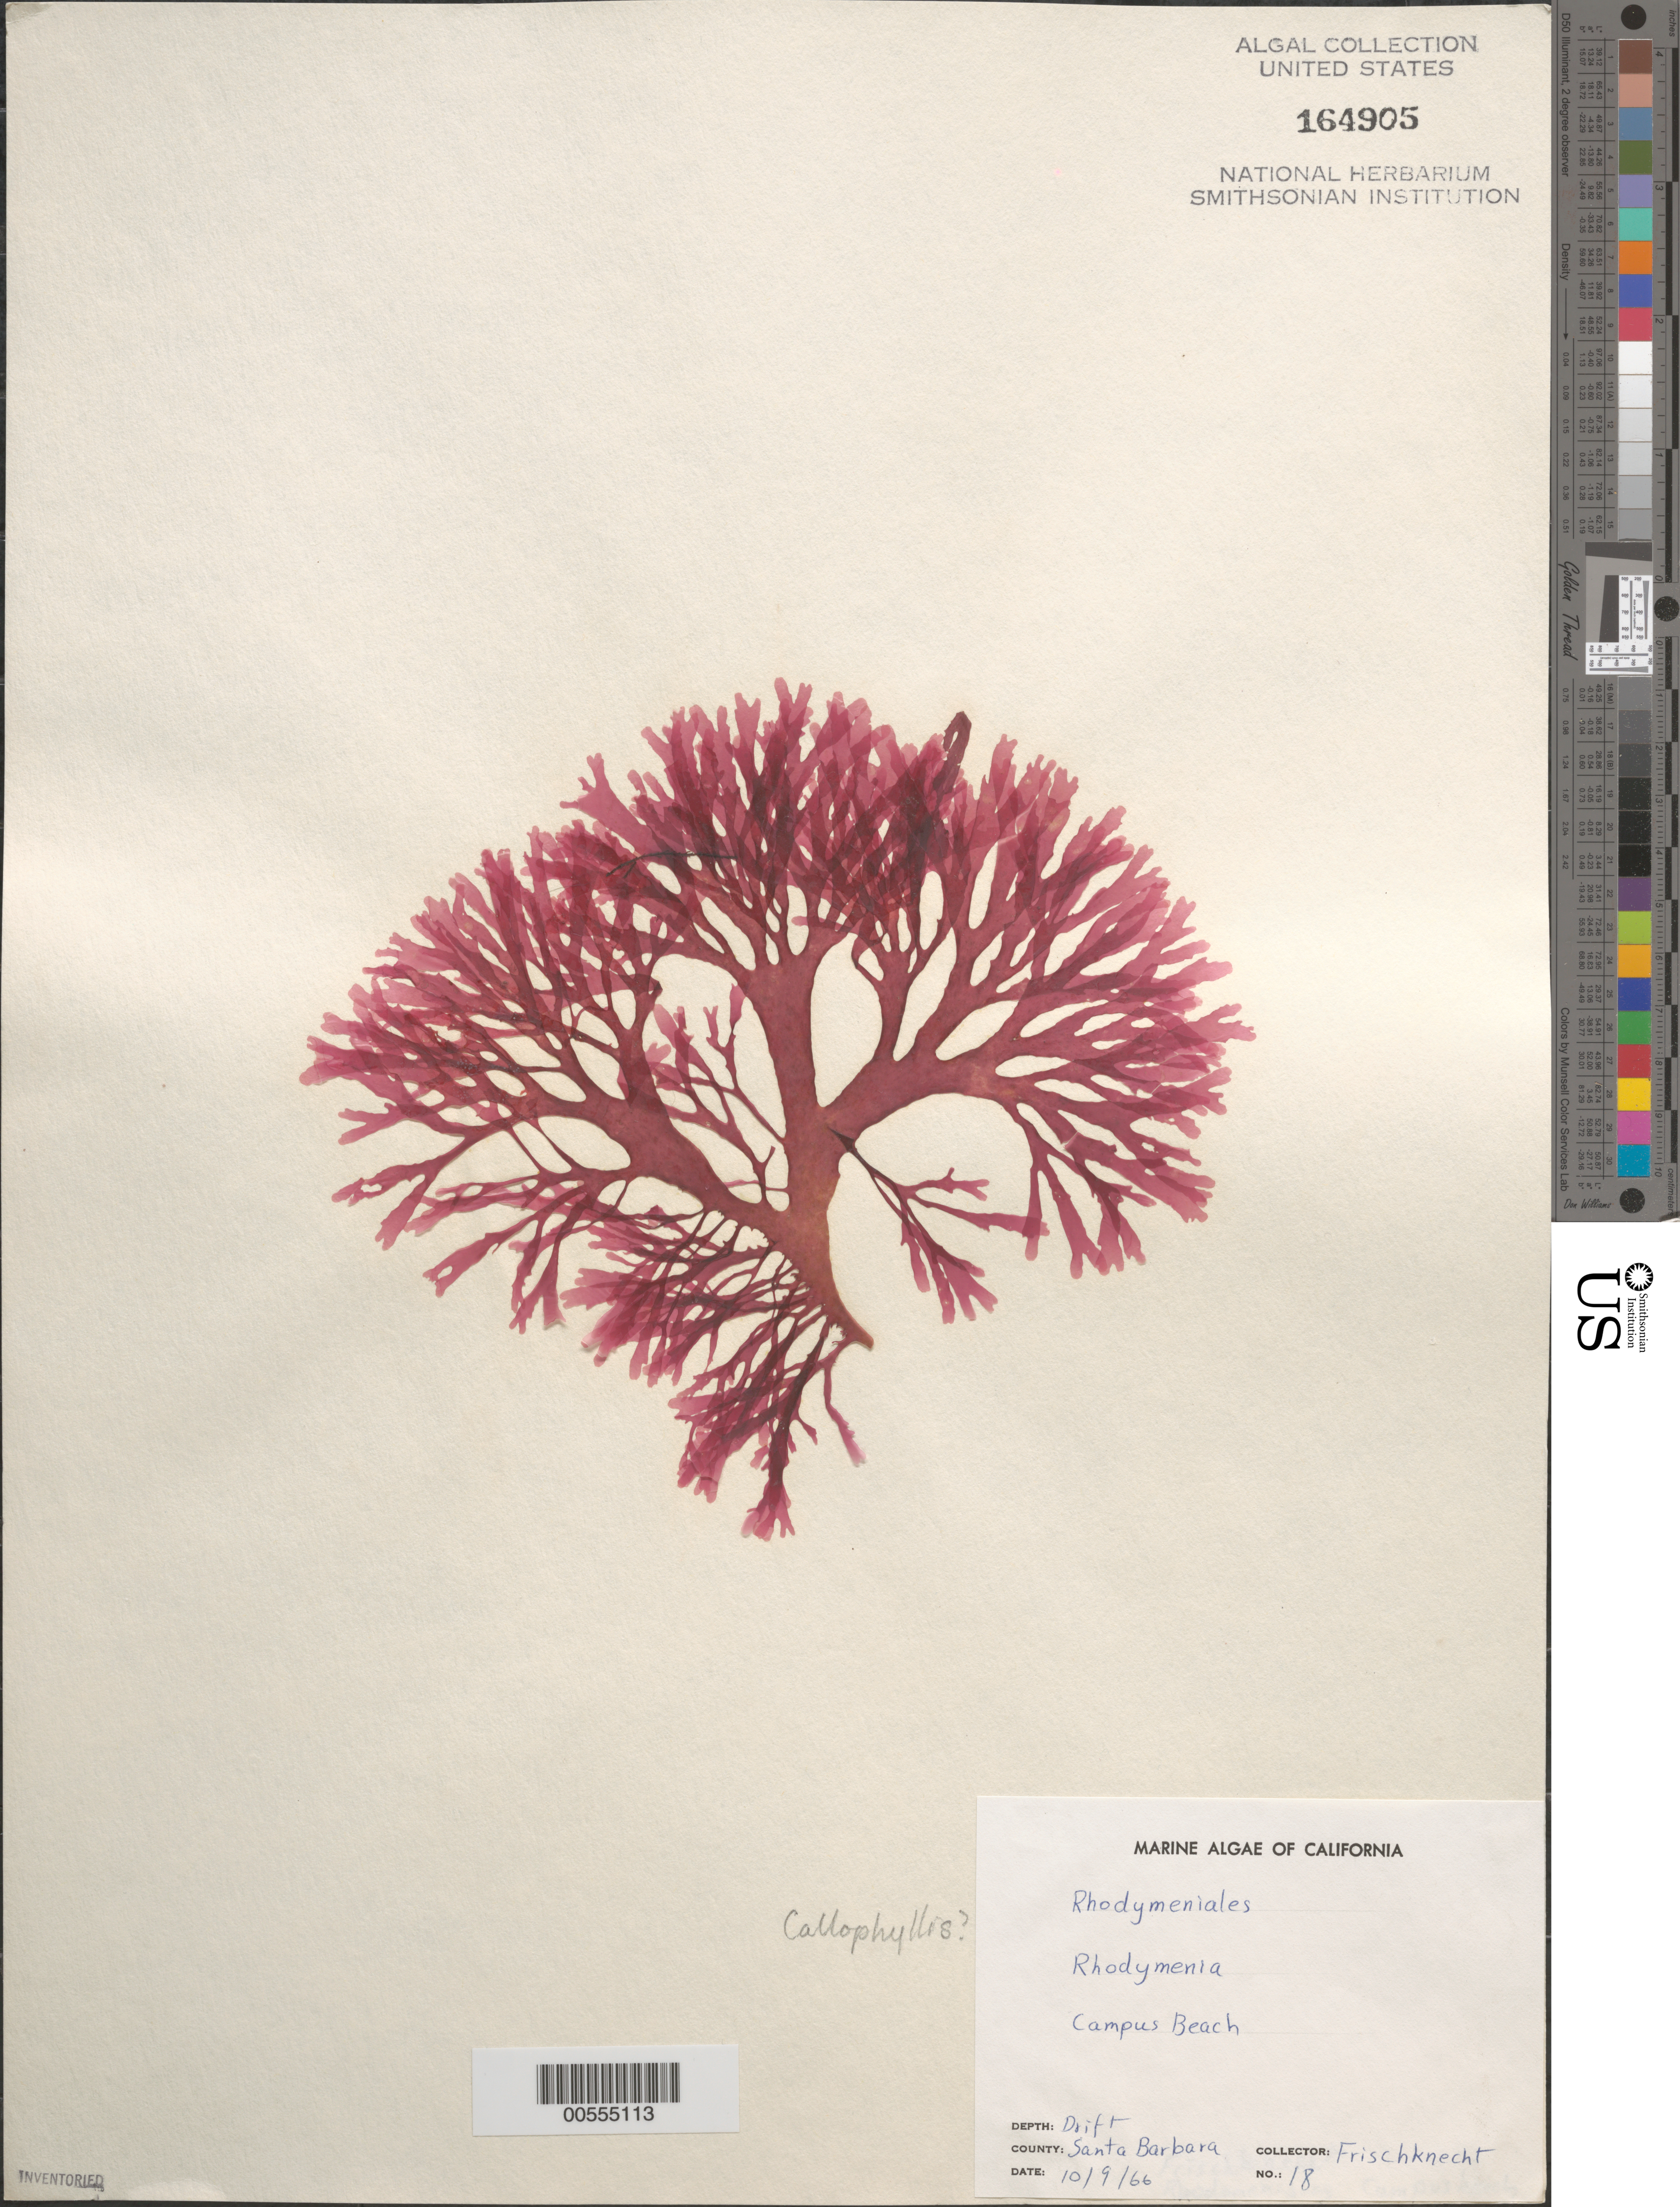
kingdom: Plantae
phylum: Rhodophyta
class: Florideophyceae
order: Gigartinales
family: Kallymeniaceae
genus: Callophyllis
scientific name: Callophyllis sp.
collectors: -. Frischknecht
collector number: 18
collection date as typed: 09 Oct 1966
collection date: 1966-10-09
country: United States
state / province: California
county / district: Santa Barbara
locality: Campus Beach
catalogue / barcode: US 164905